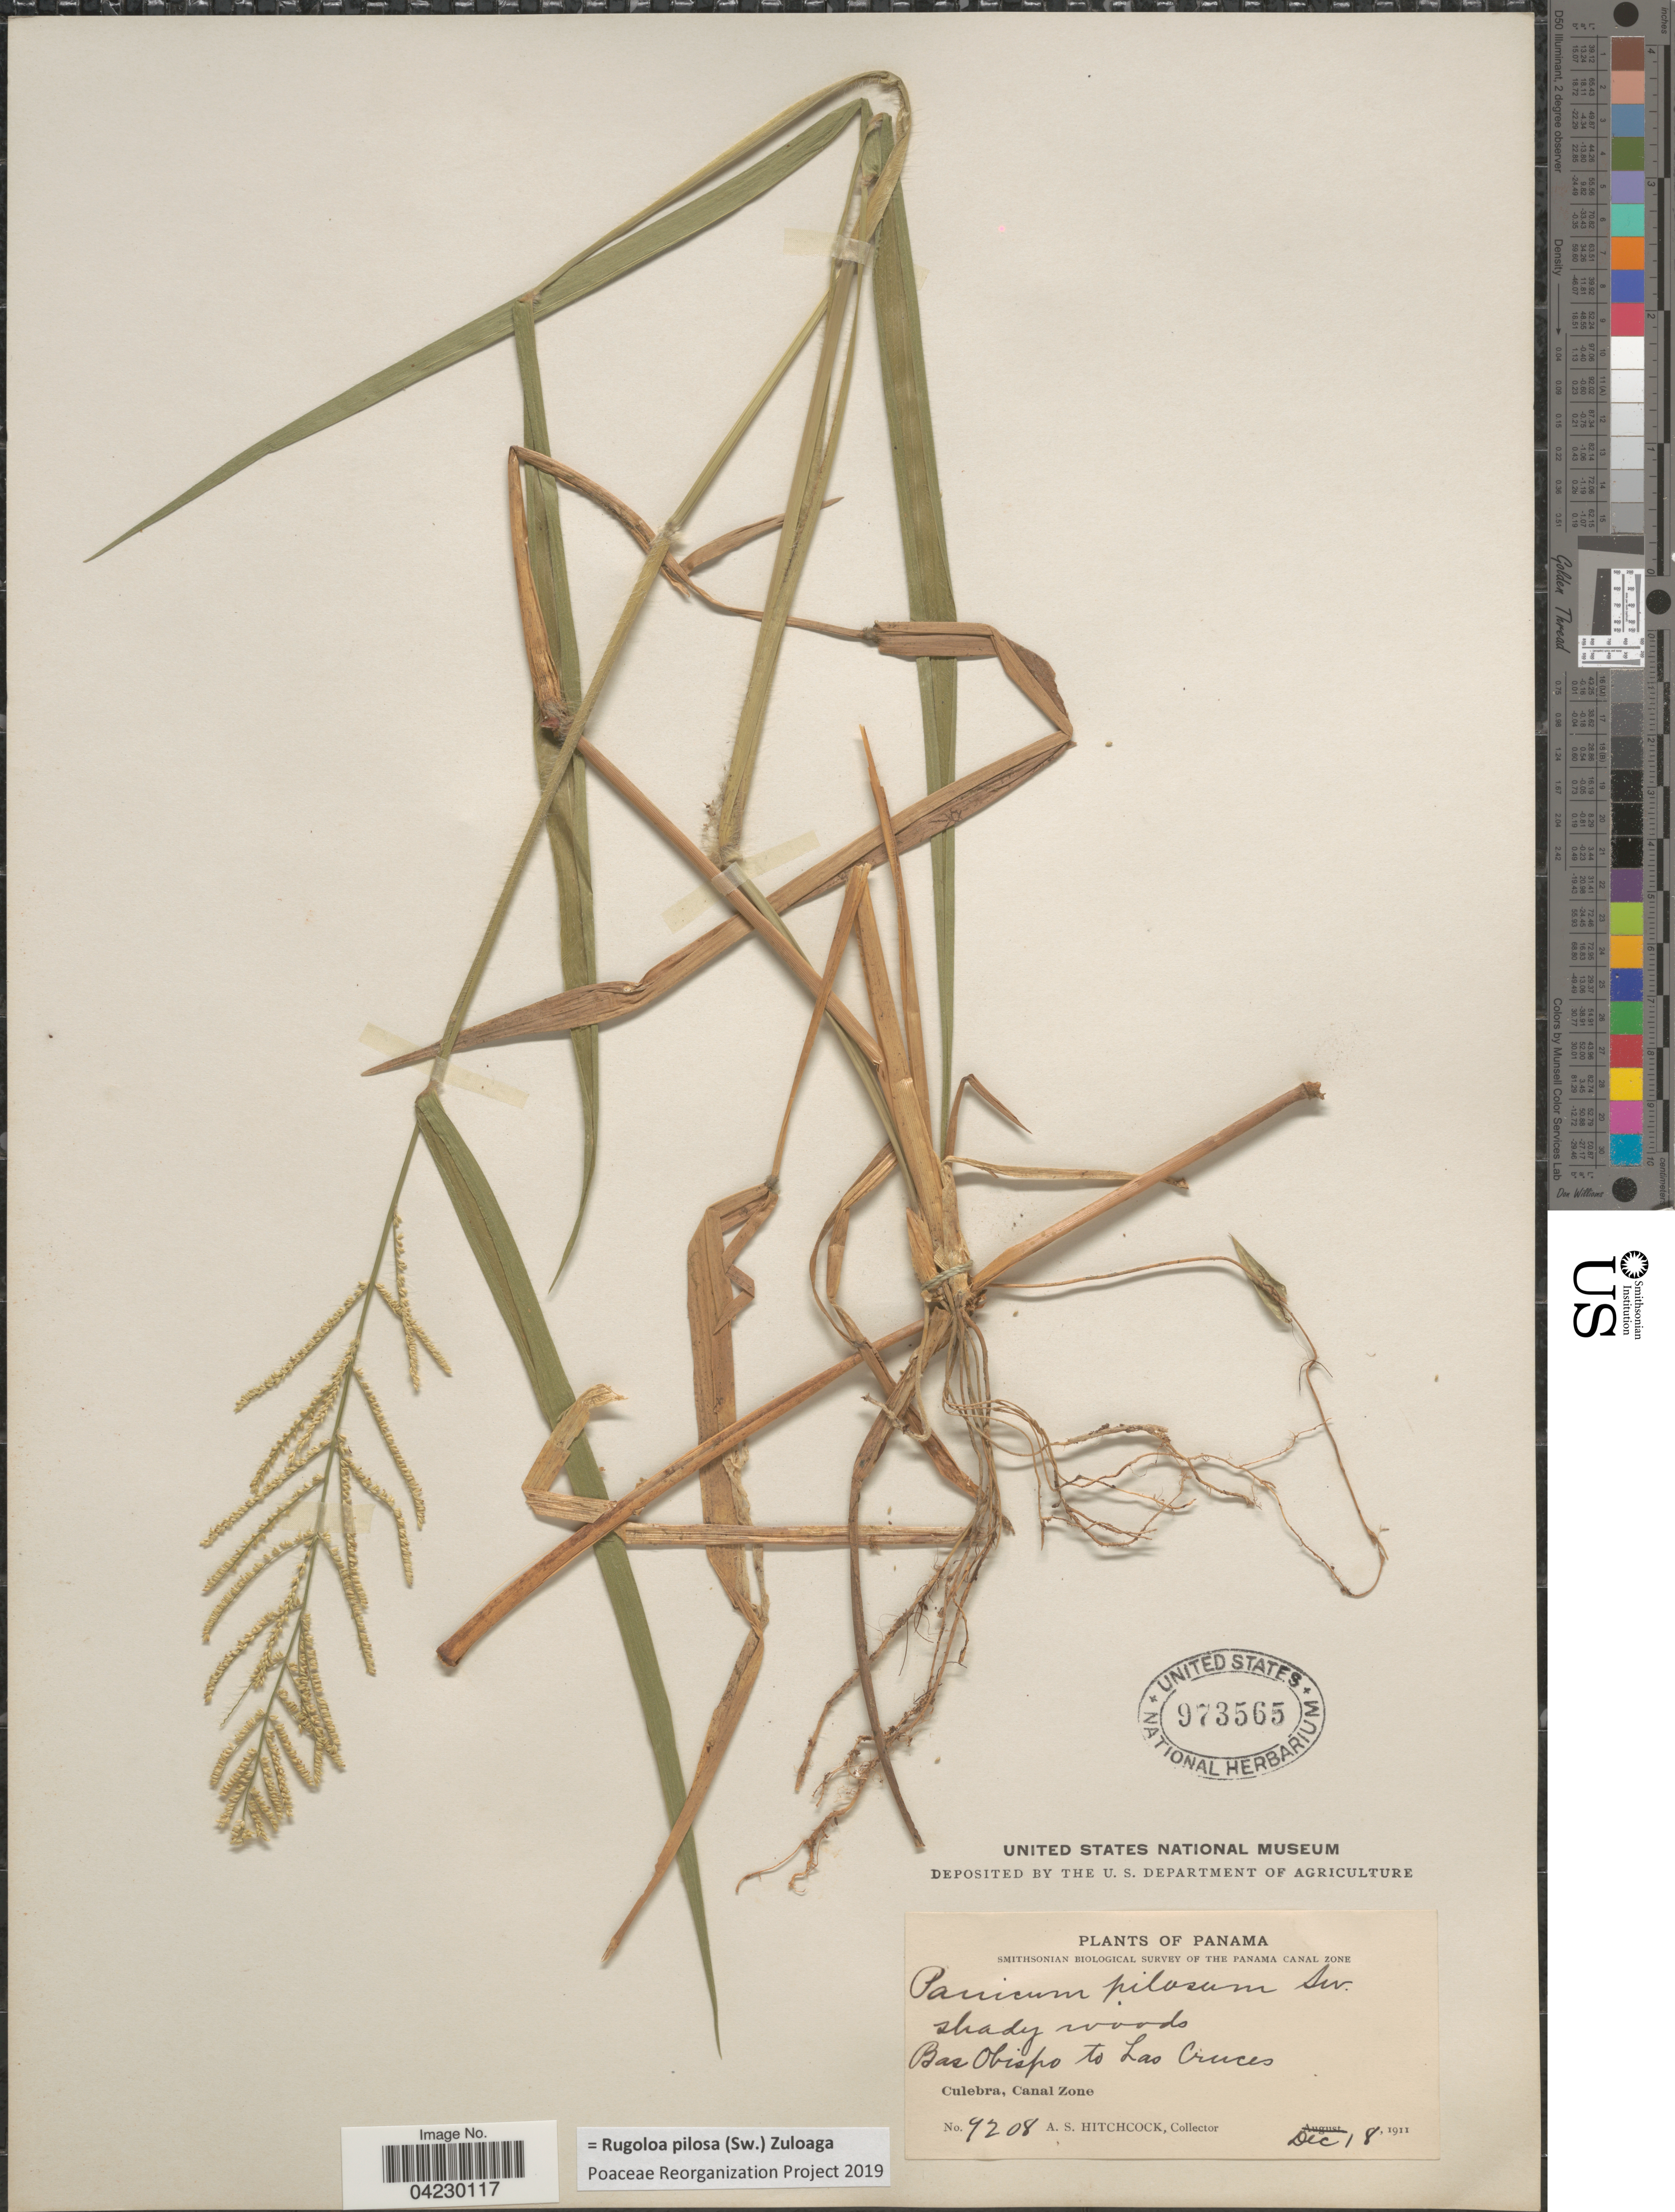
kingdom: Plantae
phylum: Tracheophyta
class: Liliopsida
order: Poales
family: Poaceae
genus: Rugoloa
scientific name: Rugoloa pilosa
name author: (Sw.) Zuloaga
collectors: A. S. Hitchcock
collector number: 9208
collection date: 1911-12-18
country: Panama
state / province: Colón / Panamá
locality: Smithsonian Biological Survey of the Panama Canal Zone. Shady woods. Bas Obispo to Las Cruces. Culebra, Canal Zone.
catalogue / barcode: US 973565